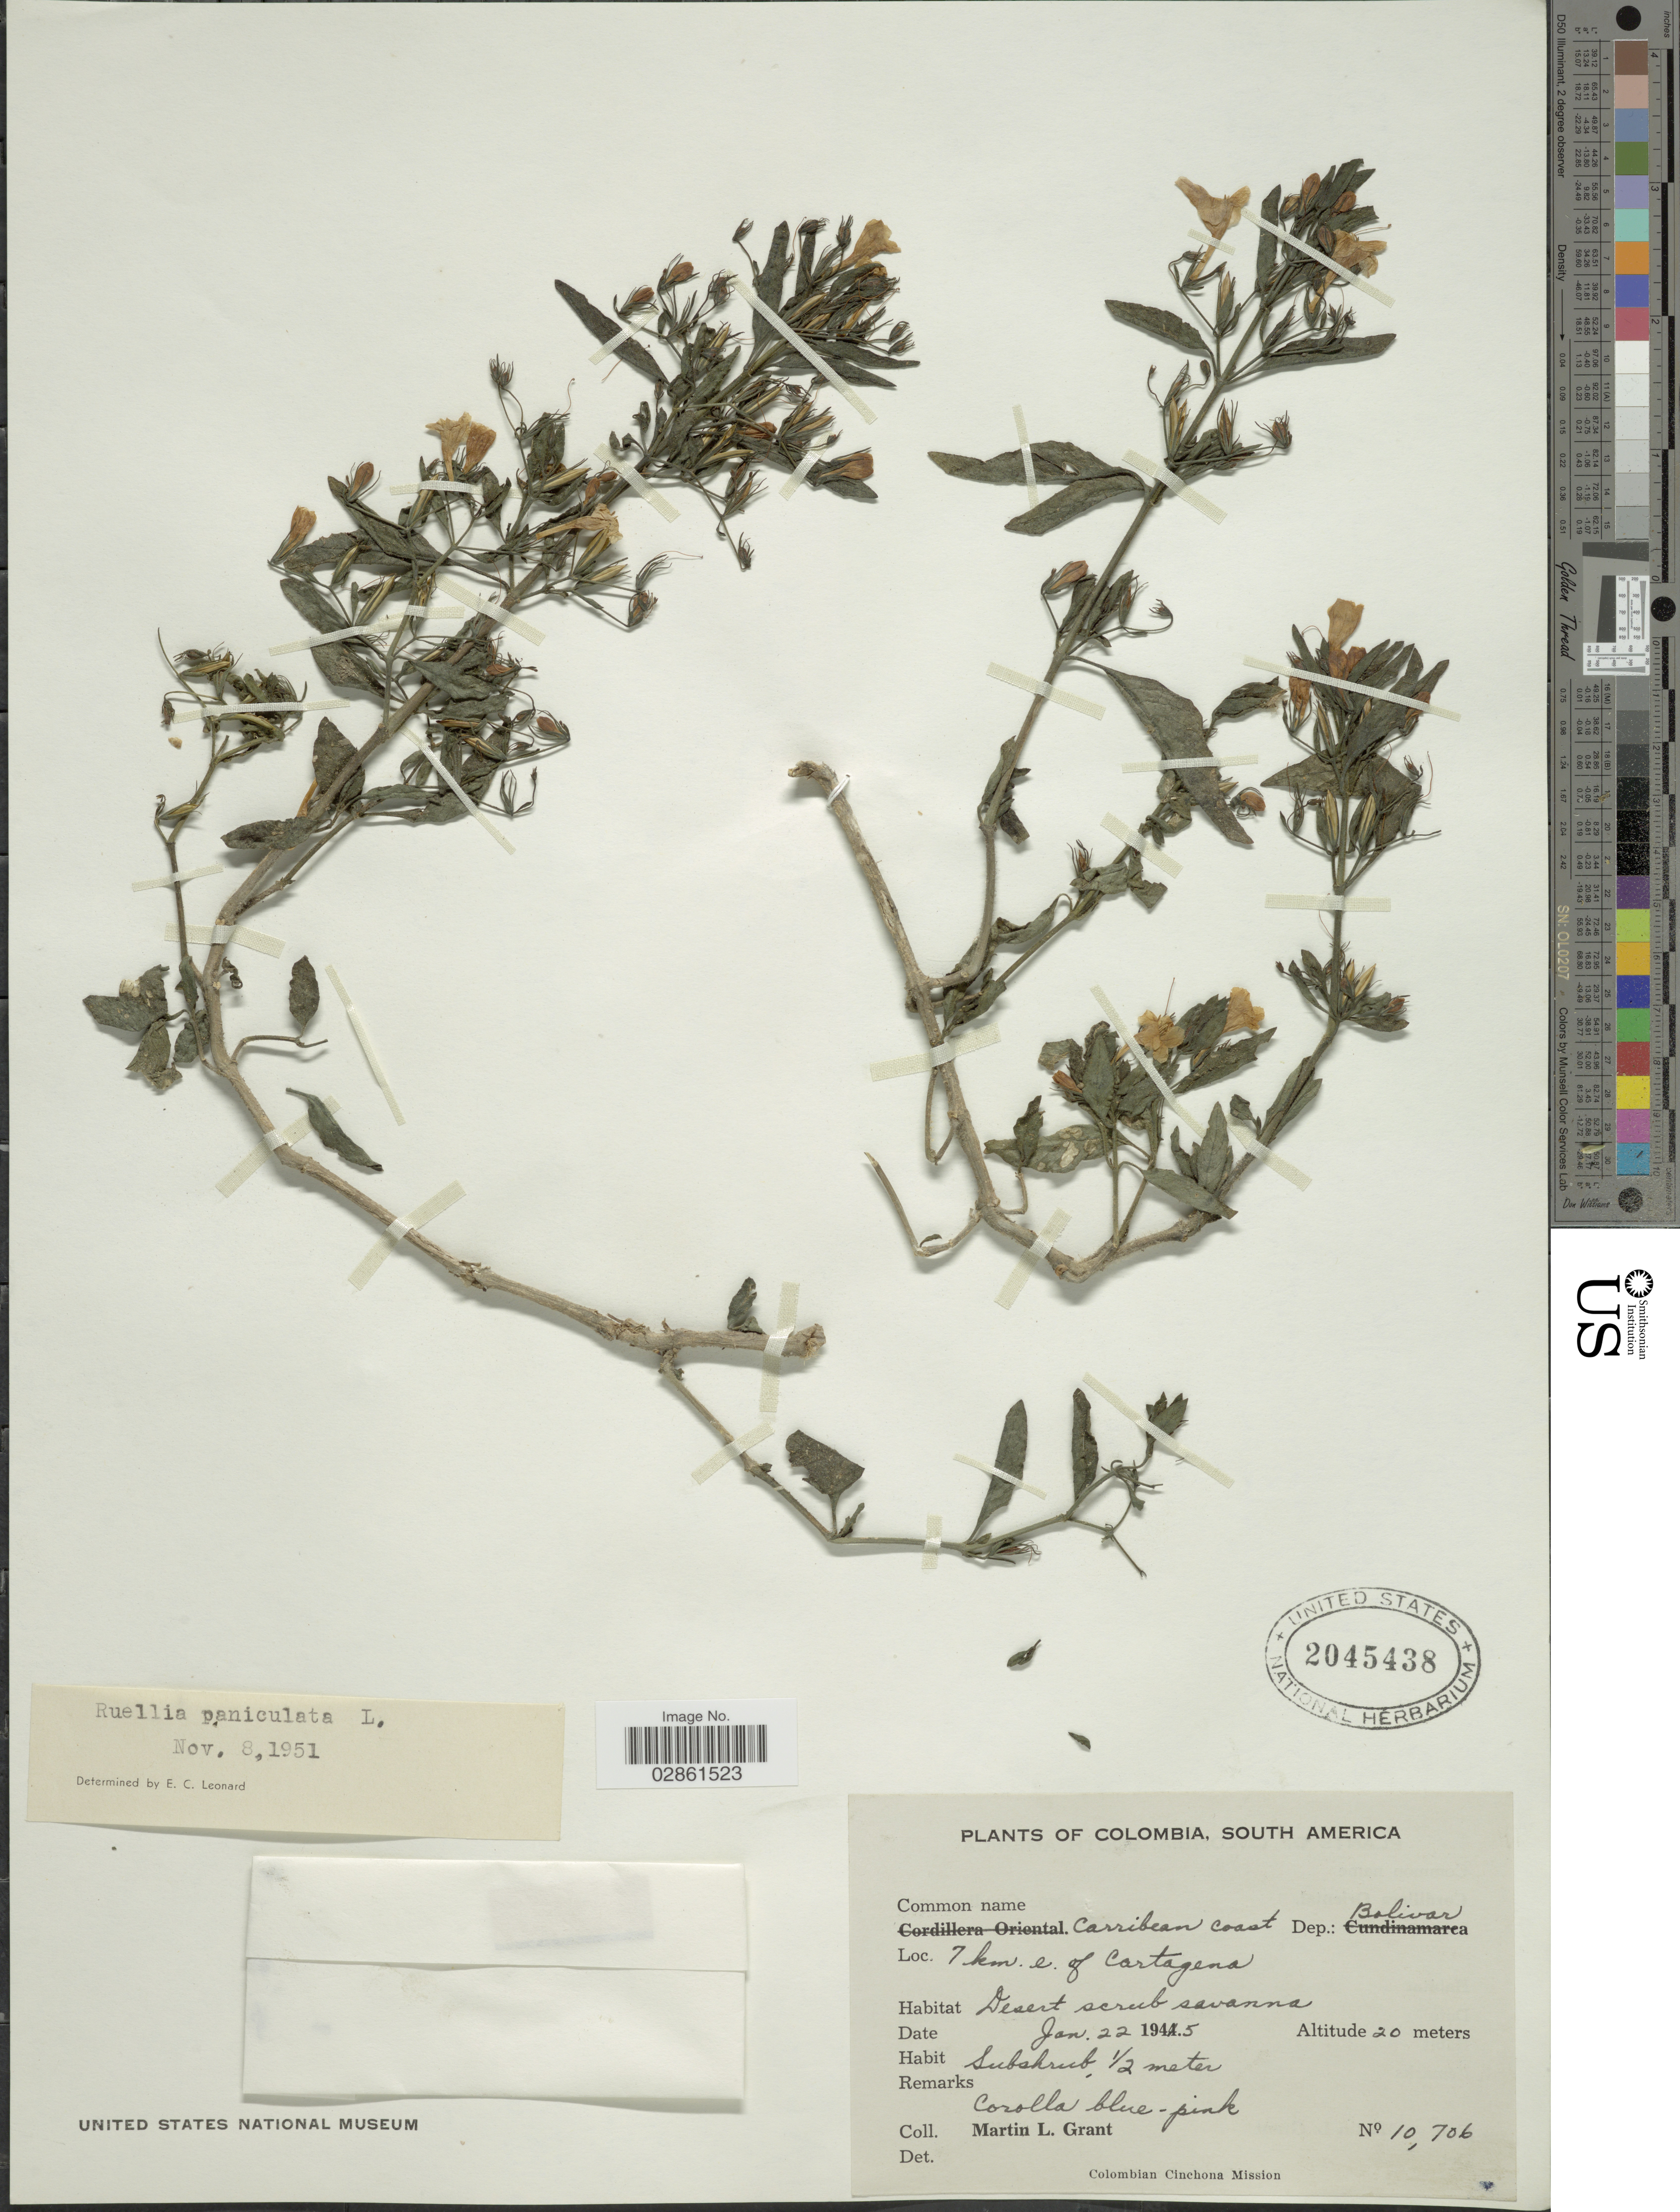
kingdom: Plantae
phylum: Tracheophyta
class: Magnoliopsida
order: Lamiales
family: Acanthaceae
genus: Ruellia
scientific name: Ruellia paniculata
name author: L.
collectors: M. L. Grant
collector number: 10706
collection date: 1945-01-22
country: Colombia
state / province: Bolívar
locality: Caribbean coast. Dep.: Bolivar. 7 km. e. of Cartagena.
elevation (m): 20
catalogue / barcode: US 2045438